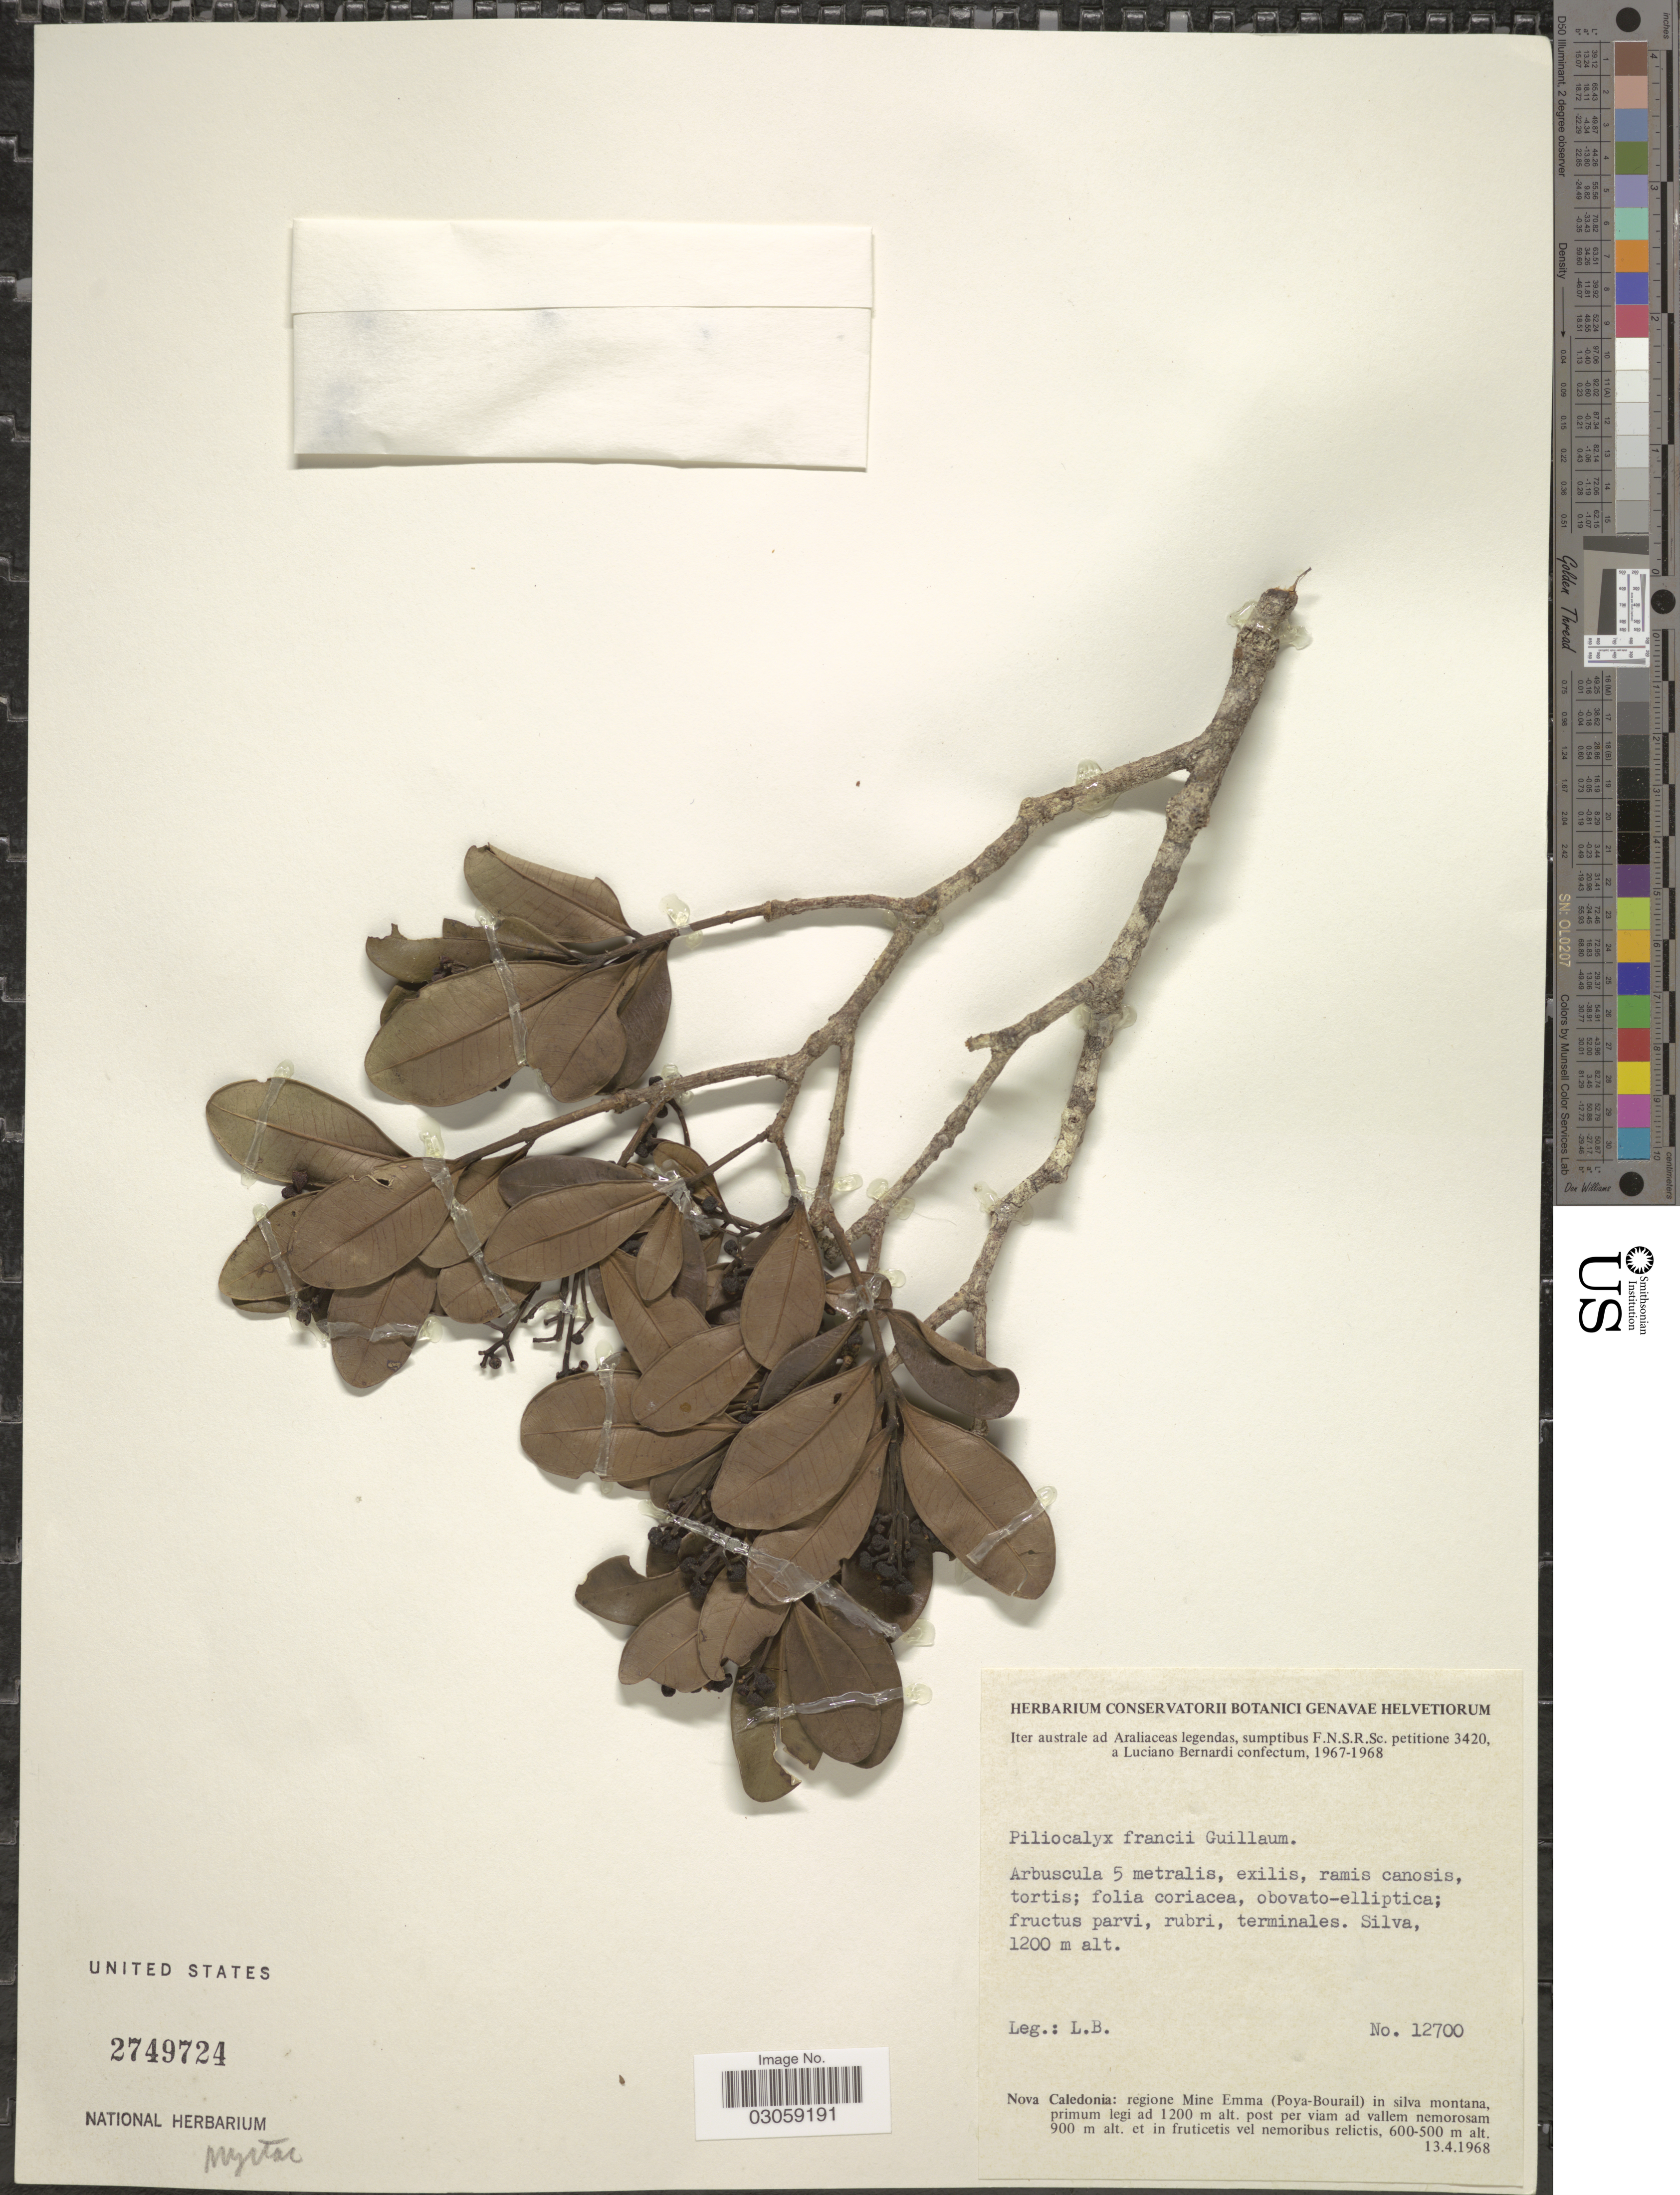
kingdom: Plantae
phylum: Tracheophyta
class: Magnoliopsida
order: Myrtales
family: Myrtaceae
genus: Syzygium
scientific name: Syzygium francii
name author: (Guillaumin) N. Snow et al.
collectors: L. Bernardi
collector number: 12700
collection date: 1968-04-13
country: New Caledonia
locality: Nova Caledonia: regione Mine Emma (Poya-Bourail) in silva montana.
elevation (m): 500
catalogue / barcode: US 2749724